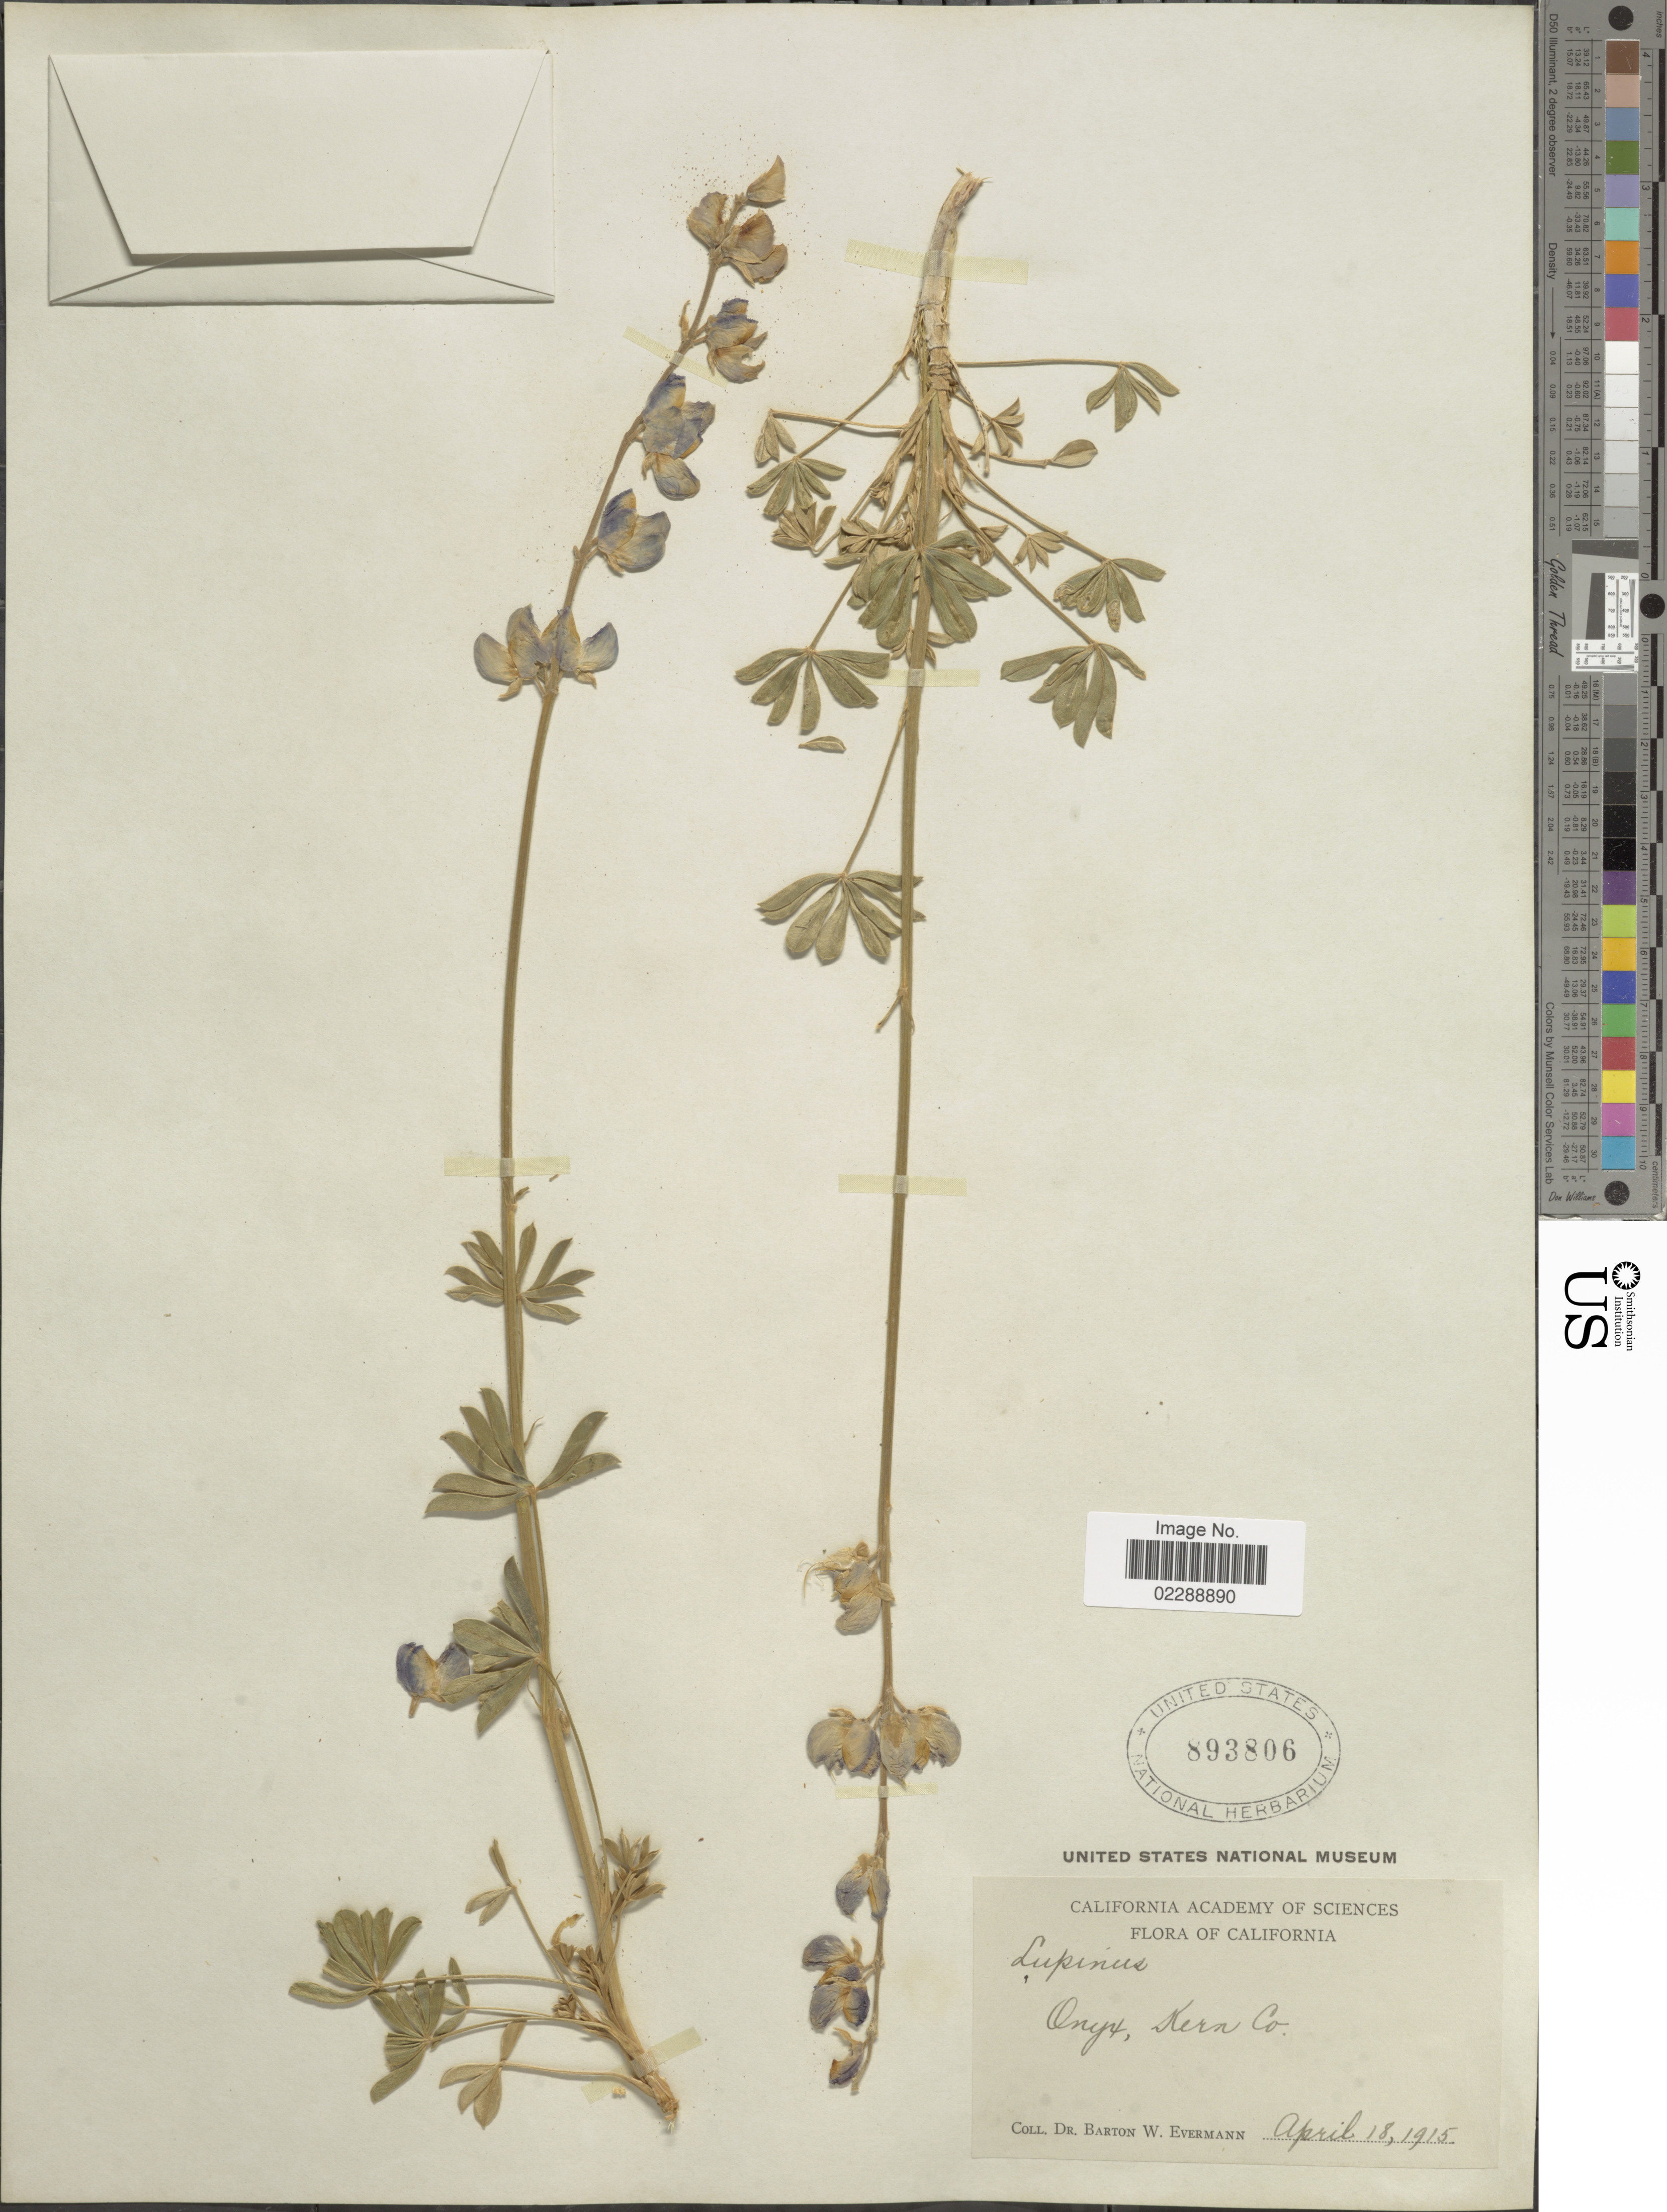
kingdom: Plantae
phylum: Tracheophyta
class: Magnoliopsida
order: Fabales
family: Fabaceae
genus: Lupinus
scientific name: Lupinus sp.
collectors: B. W. Evermann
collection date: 1915-04-18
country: United States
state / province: California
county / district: Kern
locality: Onyx, Kern Co.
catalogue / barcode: US 893806